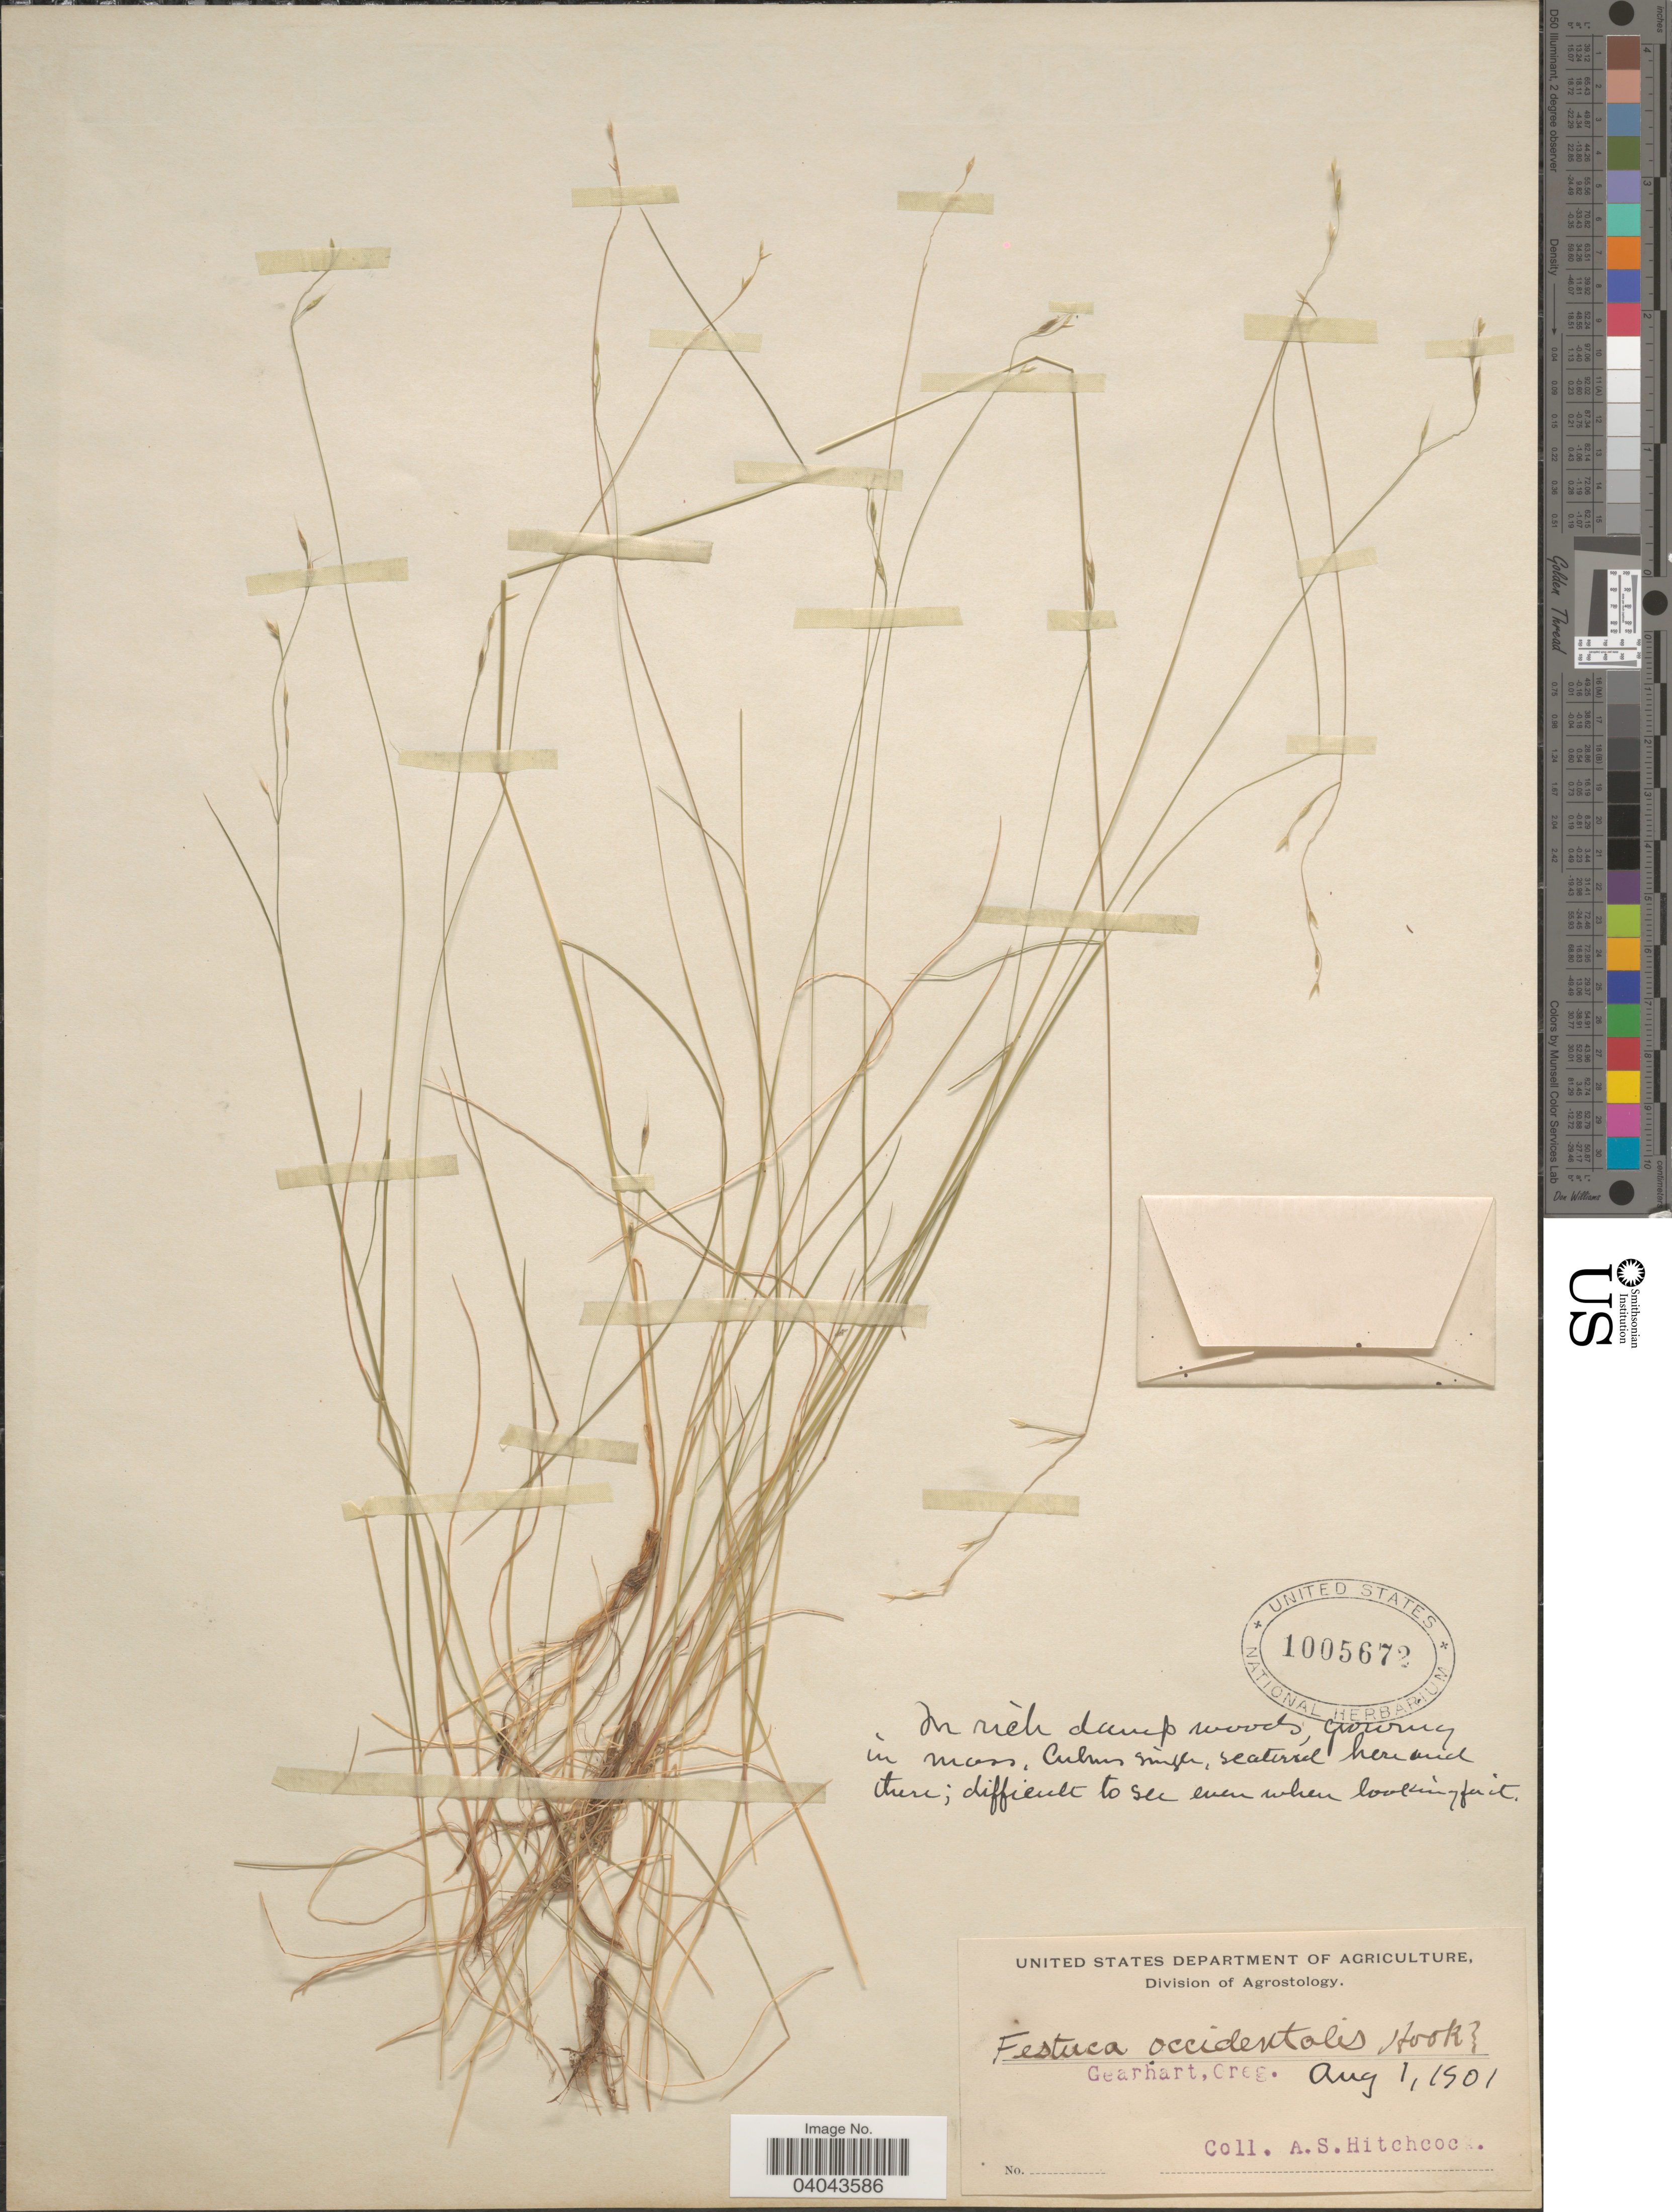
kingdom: Plantae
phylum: Tracheophyta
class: Liliopsida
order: Poales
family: Poaceae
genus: Festuca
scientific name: Festuca occidentalis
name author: Hook.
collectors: A. S. Hitchcock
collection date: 1901-08-01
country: United States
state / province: Oregon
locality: Gearhart.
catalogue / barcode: US 1005672